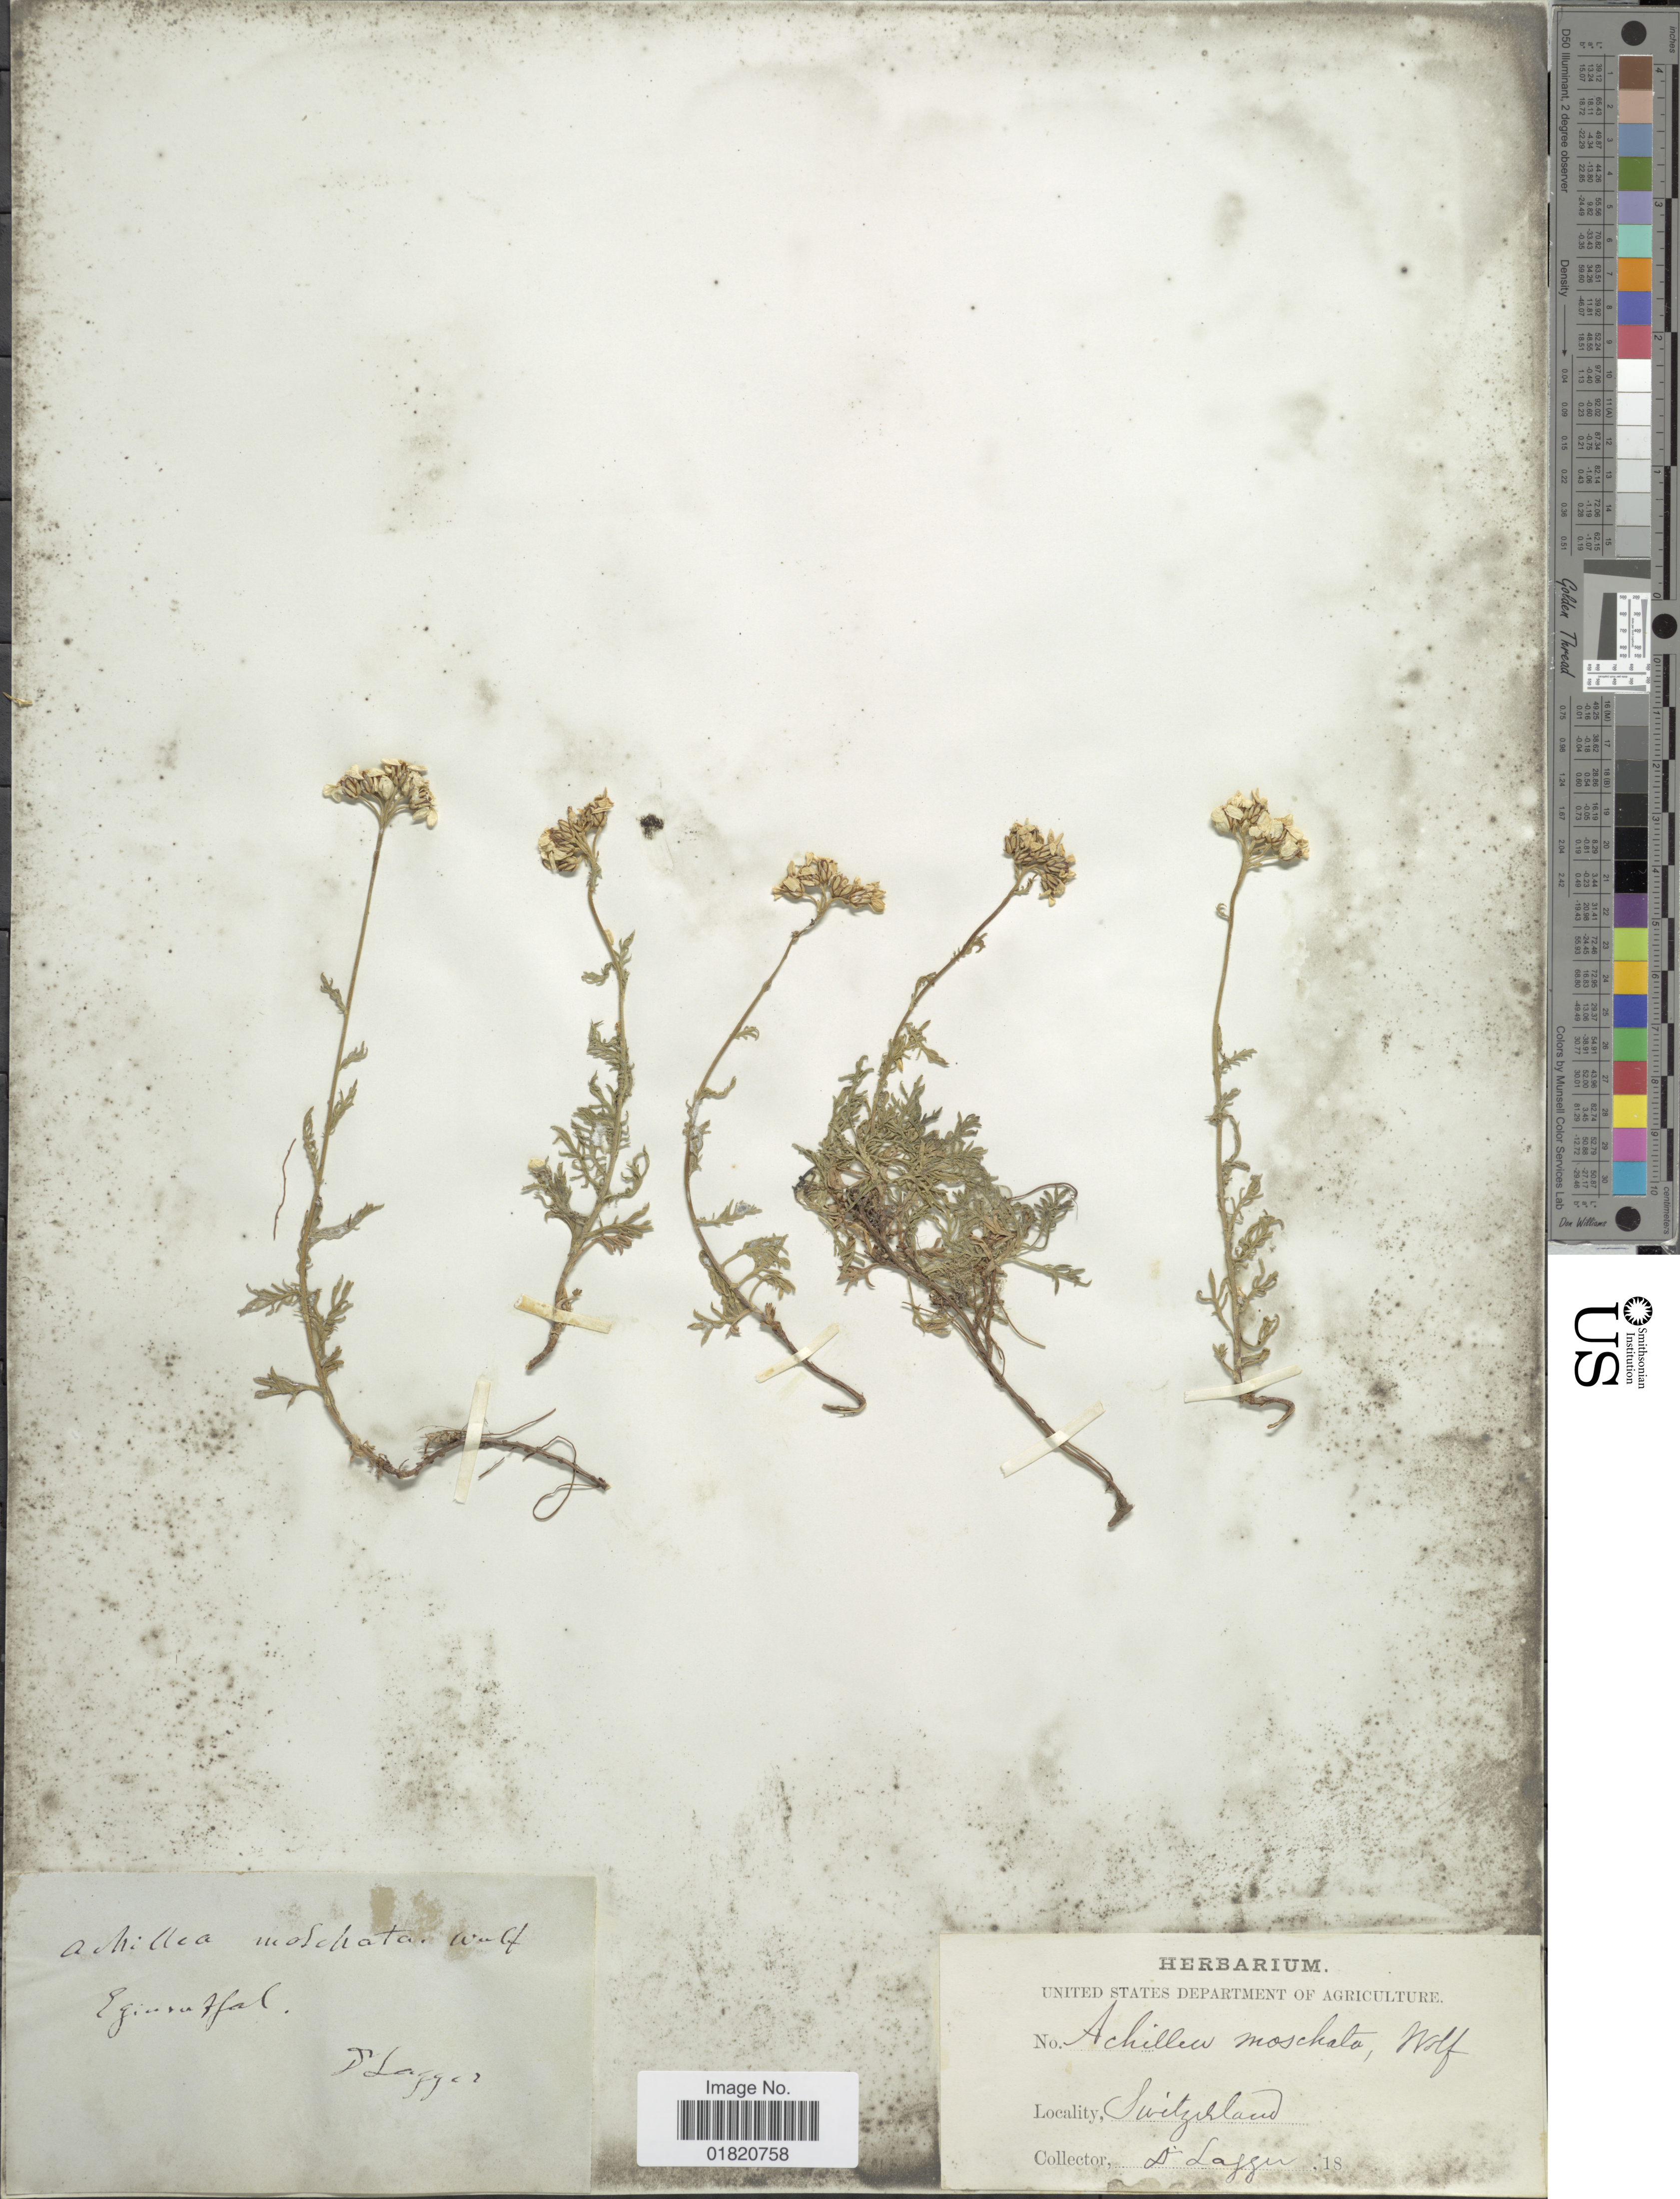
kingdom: Plantae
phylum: Tracheophyta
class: Magnoliopsida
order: Asterales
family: Asteraceae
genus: Achillea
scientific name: Achillea moschata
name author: Wulfen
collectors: F. J. Lagger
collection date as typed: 18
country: Switzerland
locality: Eigenthal